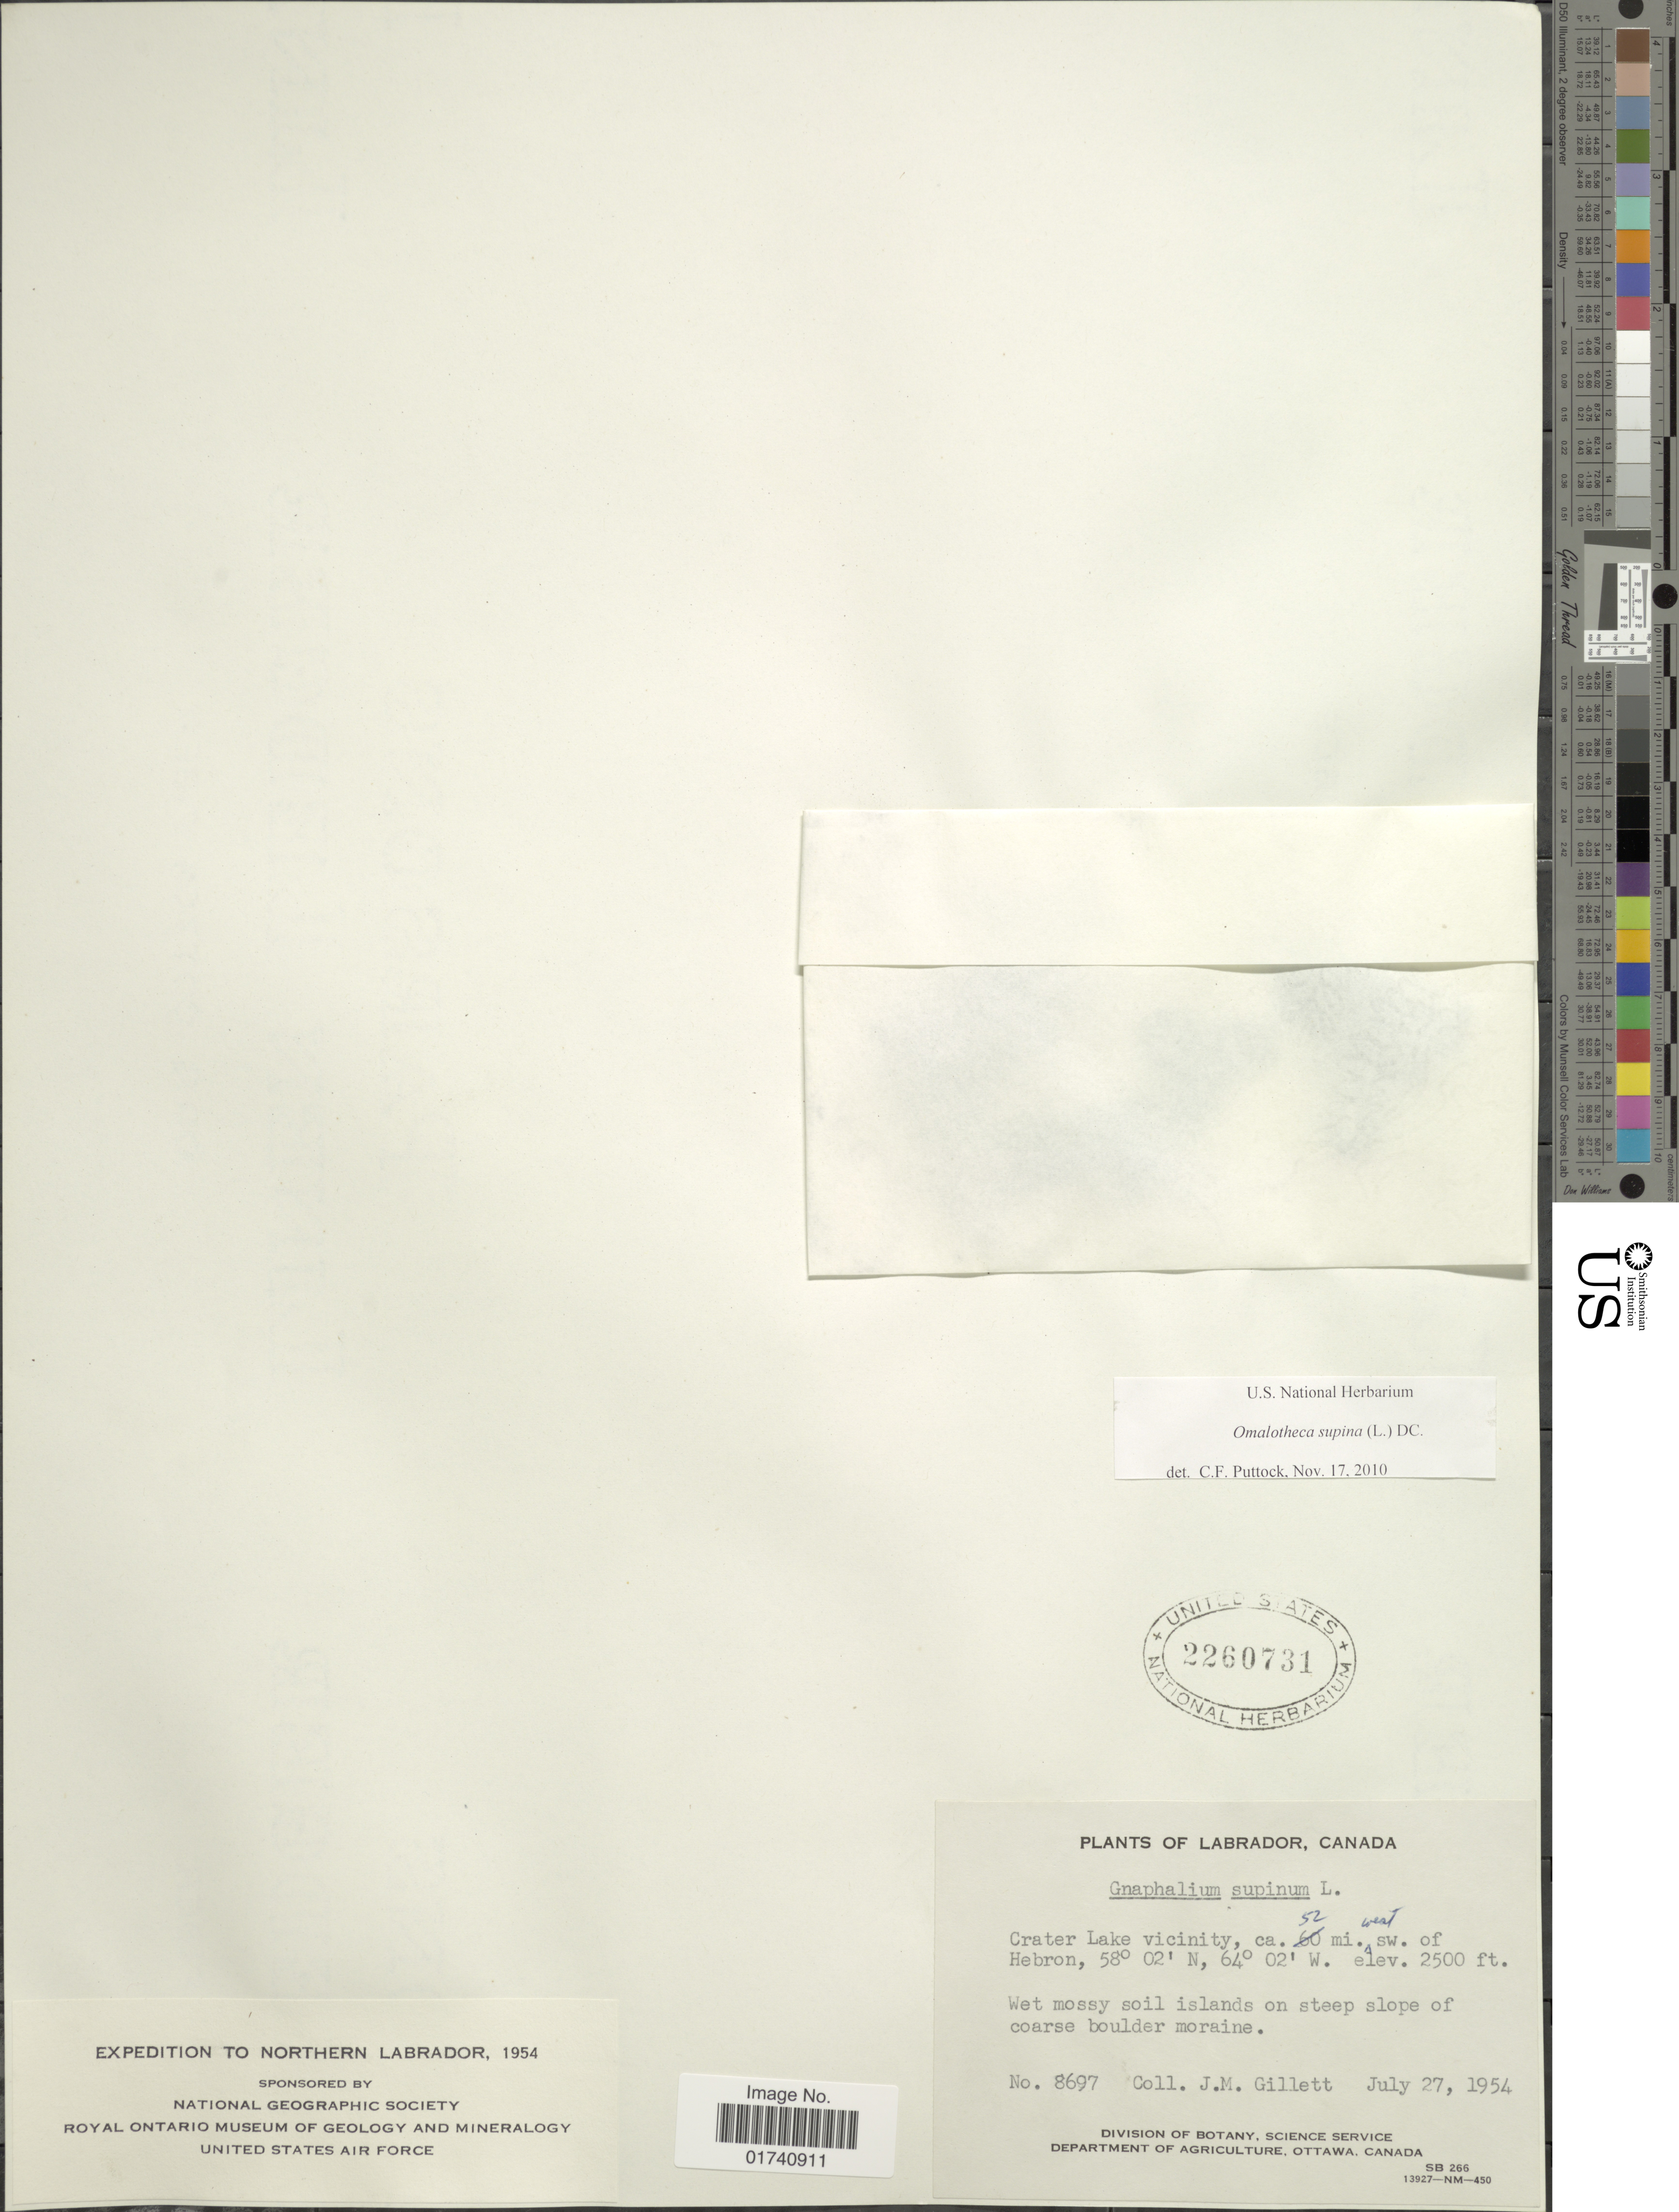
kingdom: Plantae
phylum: Tracheophyta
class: Magnoliopsida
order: Asterales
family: Asteraceae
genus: Omalotheca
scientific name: Omalotheca supina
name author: (L.) DC.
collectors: J. M. Gillett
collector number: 8697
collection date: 1954-07-27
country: Canada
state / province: Newfoundland and Labrador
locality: Labrador. Crater Lake vicinity, ca. 52 miles west sw. of Hebron.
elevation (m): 762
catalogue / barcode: US 2260731